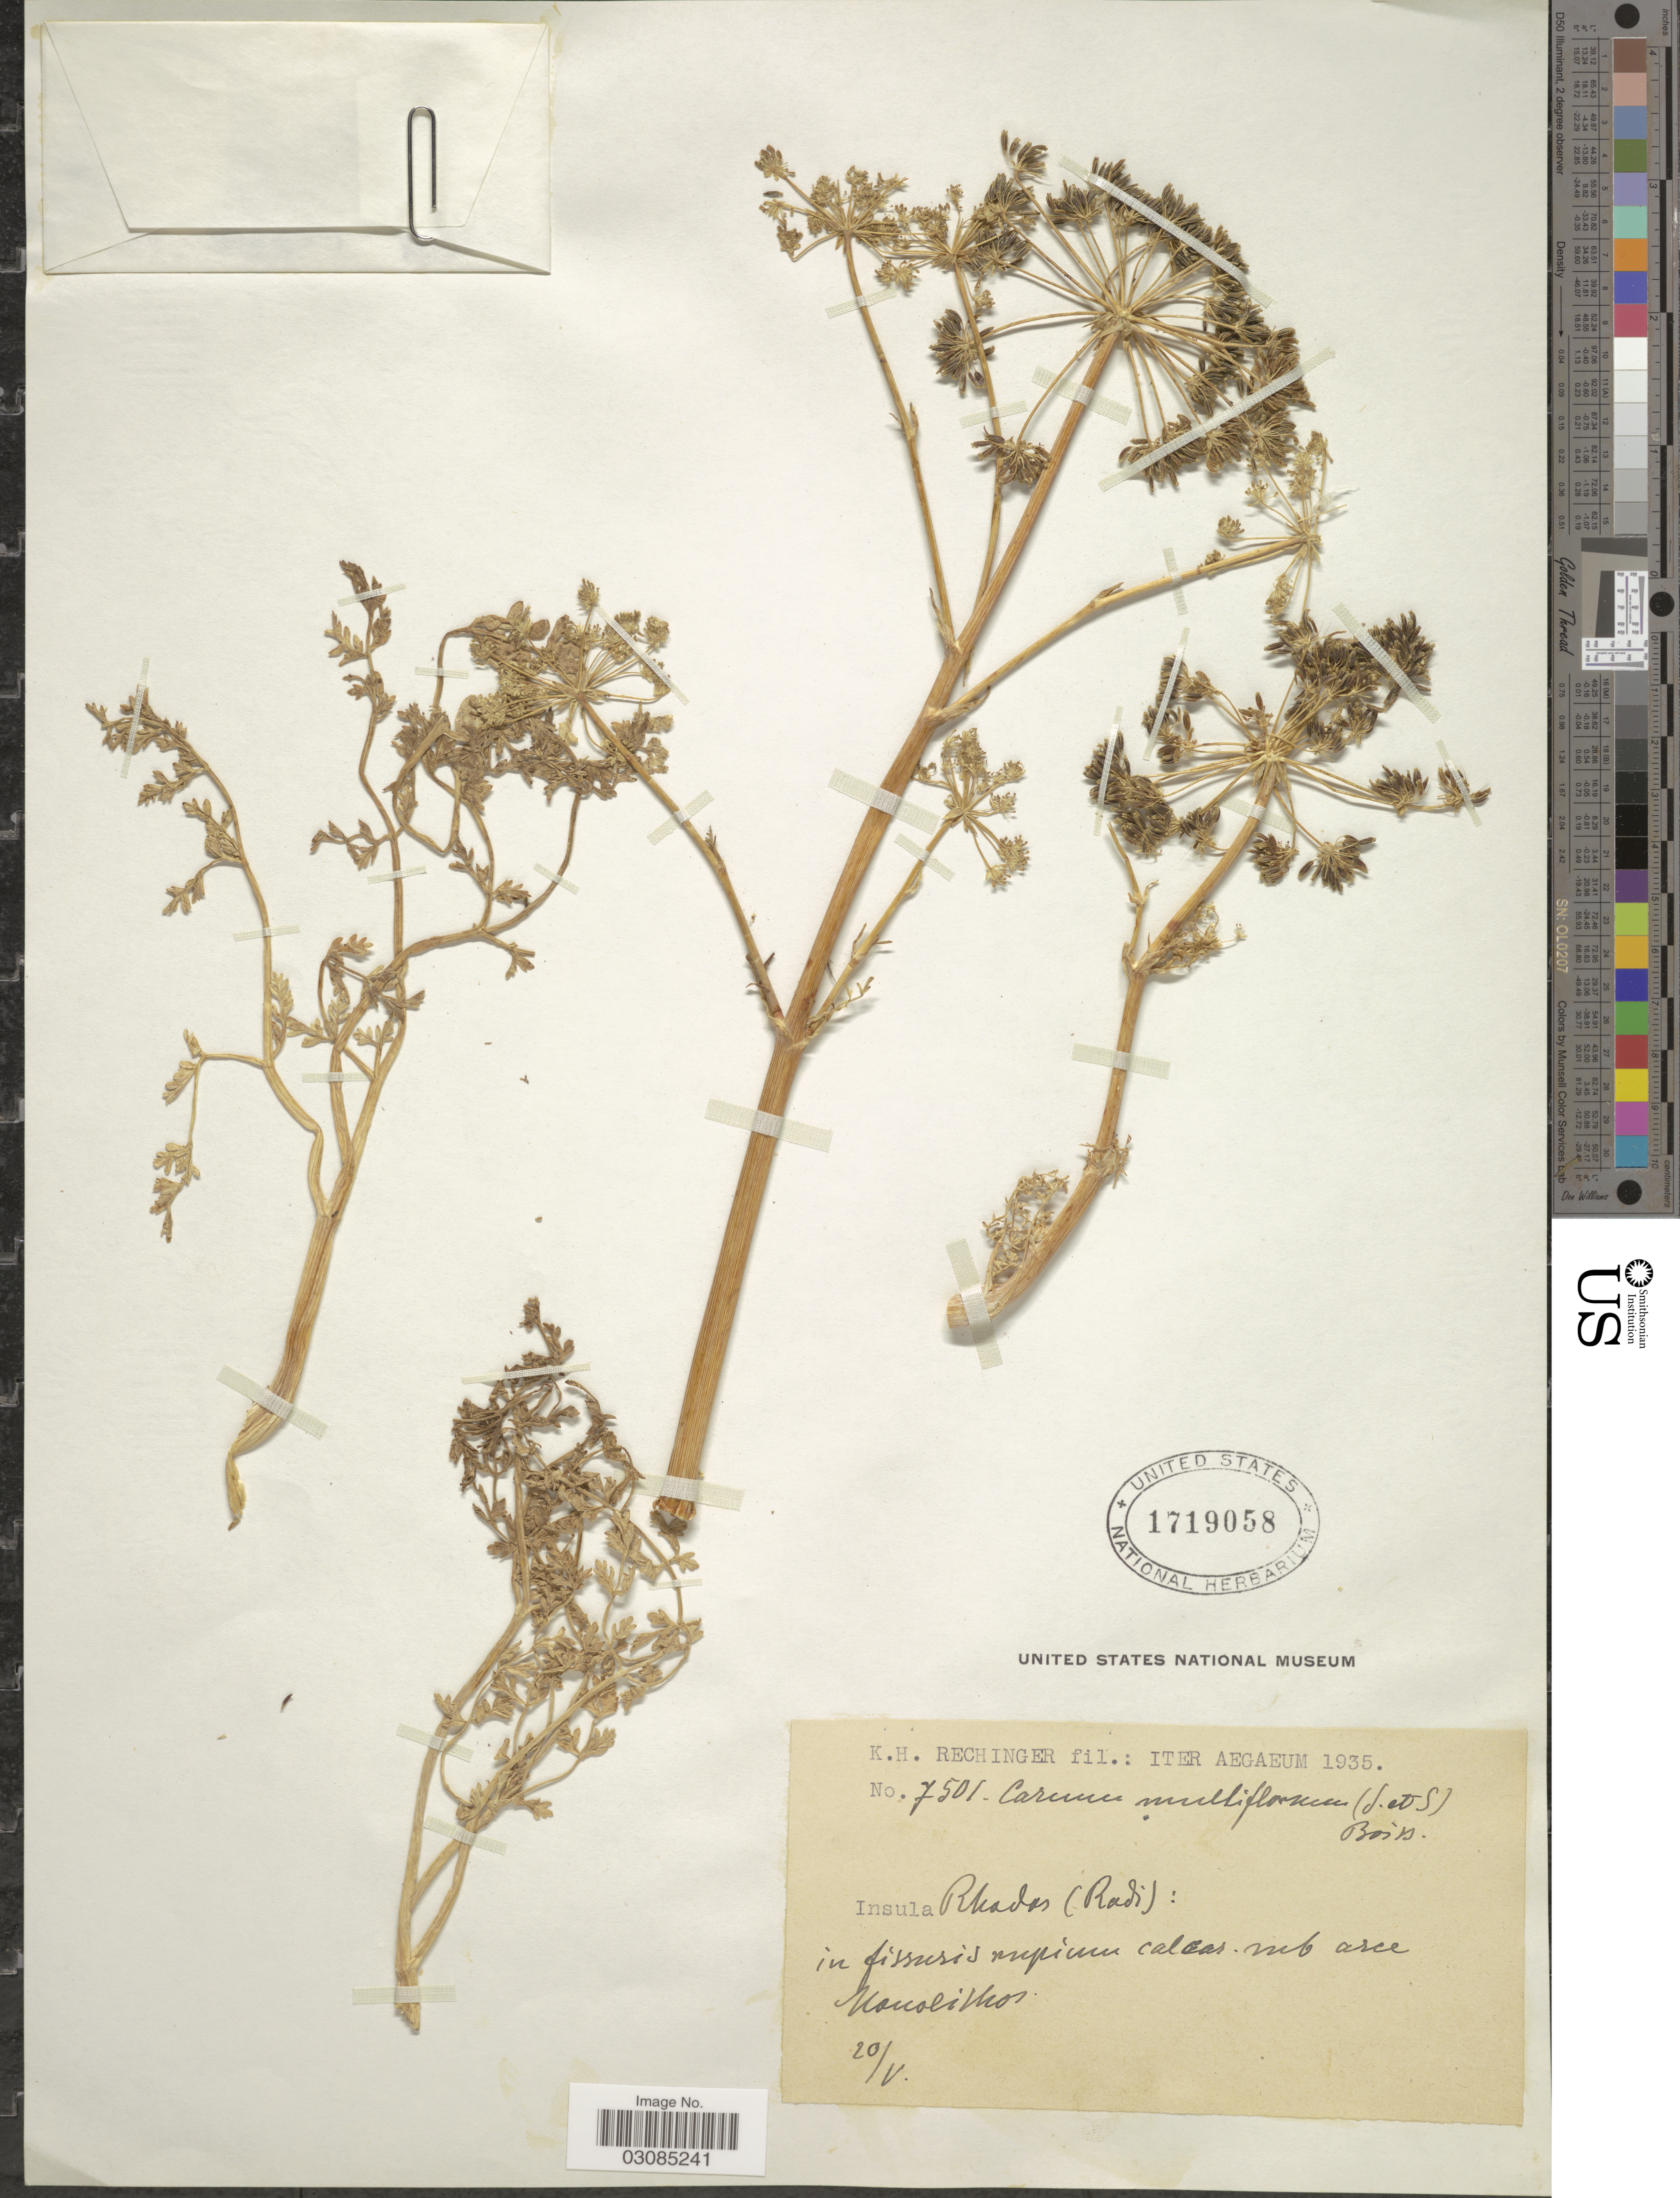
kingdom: Plantae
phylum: Tracheophyta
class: Magnoliopsida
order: Apiales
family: Apiaceae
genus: Carum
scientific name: Carum multiflorum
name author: (Sm.) Boiss.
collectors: K. H. Rechinger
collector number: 7501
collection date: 1935-05-20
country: Greece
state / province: South Aegean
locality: Insula Rhodes (Radi): in fissusis rupimu calcas sub arce Monolithos.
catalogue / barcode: US 1719058